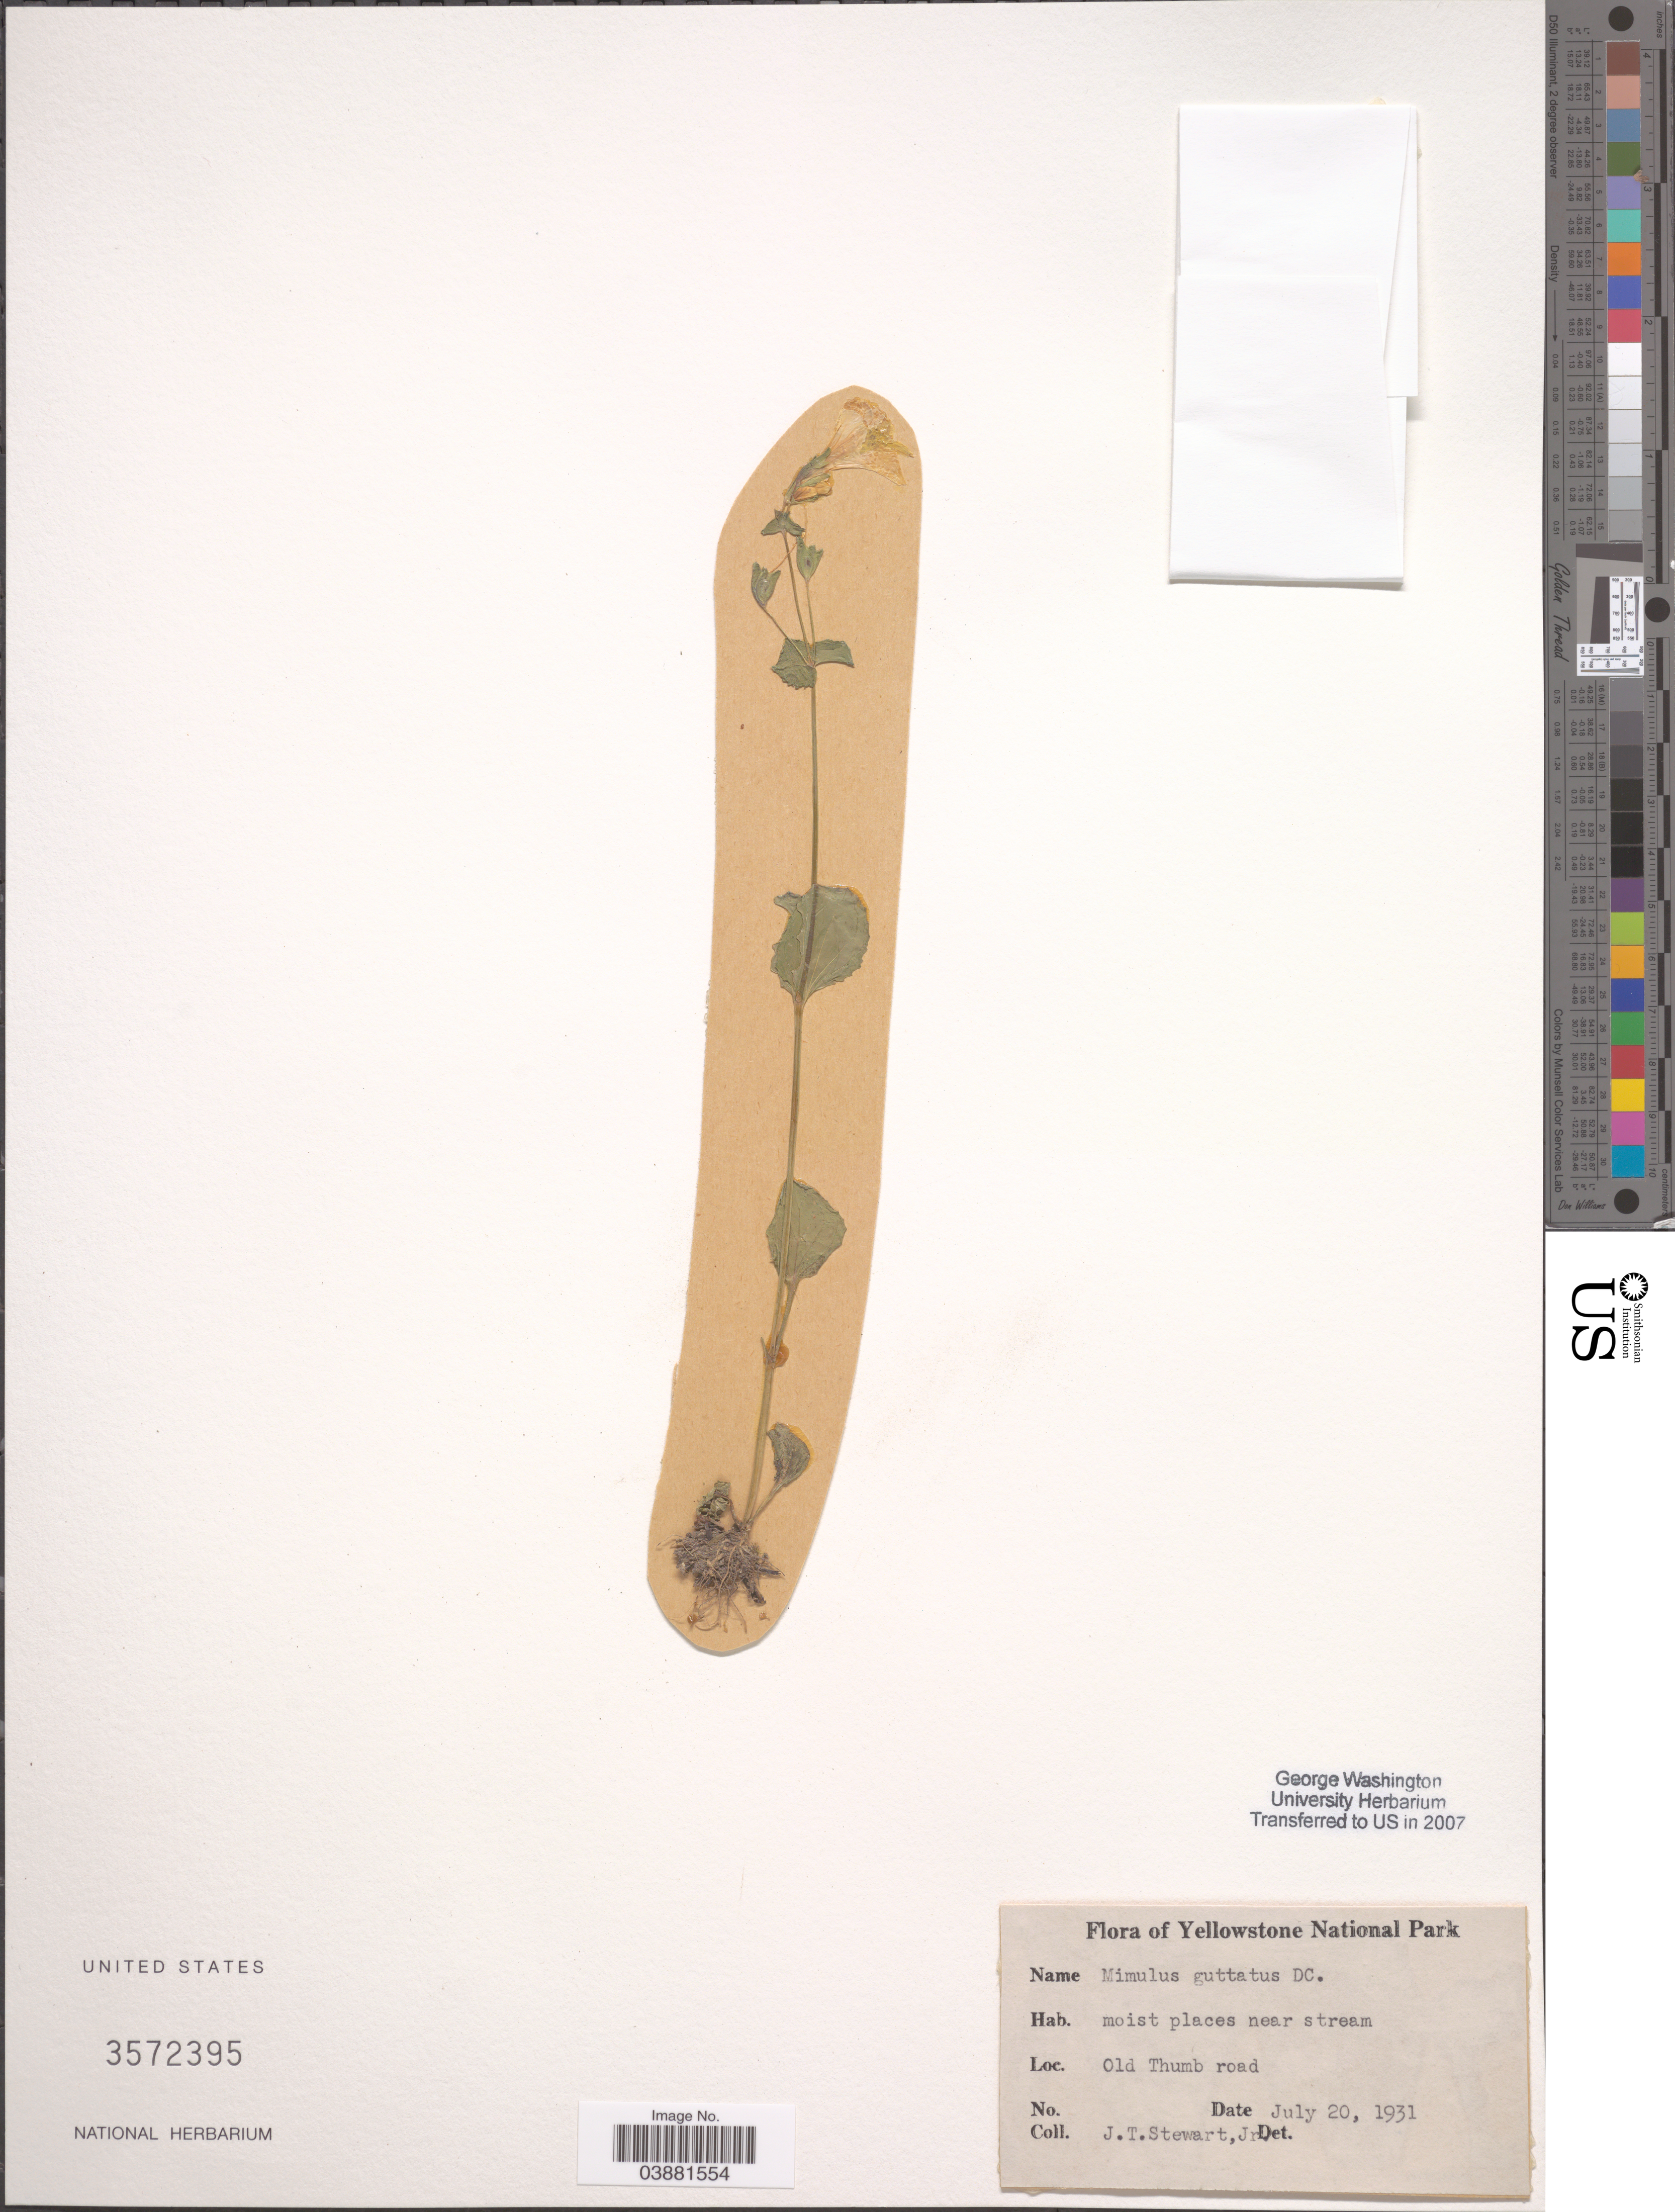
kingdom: Plantae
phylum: Tracheophyta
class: Magnoliopsida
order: Lamiales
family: Phrymaceae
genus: Mimulus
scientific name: Mimulus guttatus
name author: DC.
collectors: J. Stewart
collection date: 1931-07-20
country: United States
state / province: Wyoming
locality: Yellowstone National Park. Old Thumb road.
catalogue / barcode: US 3572395